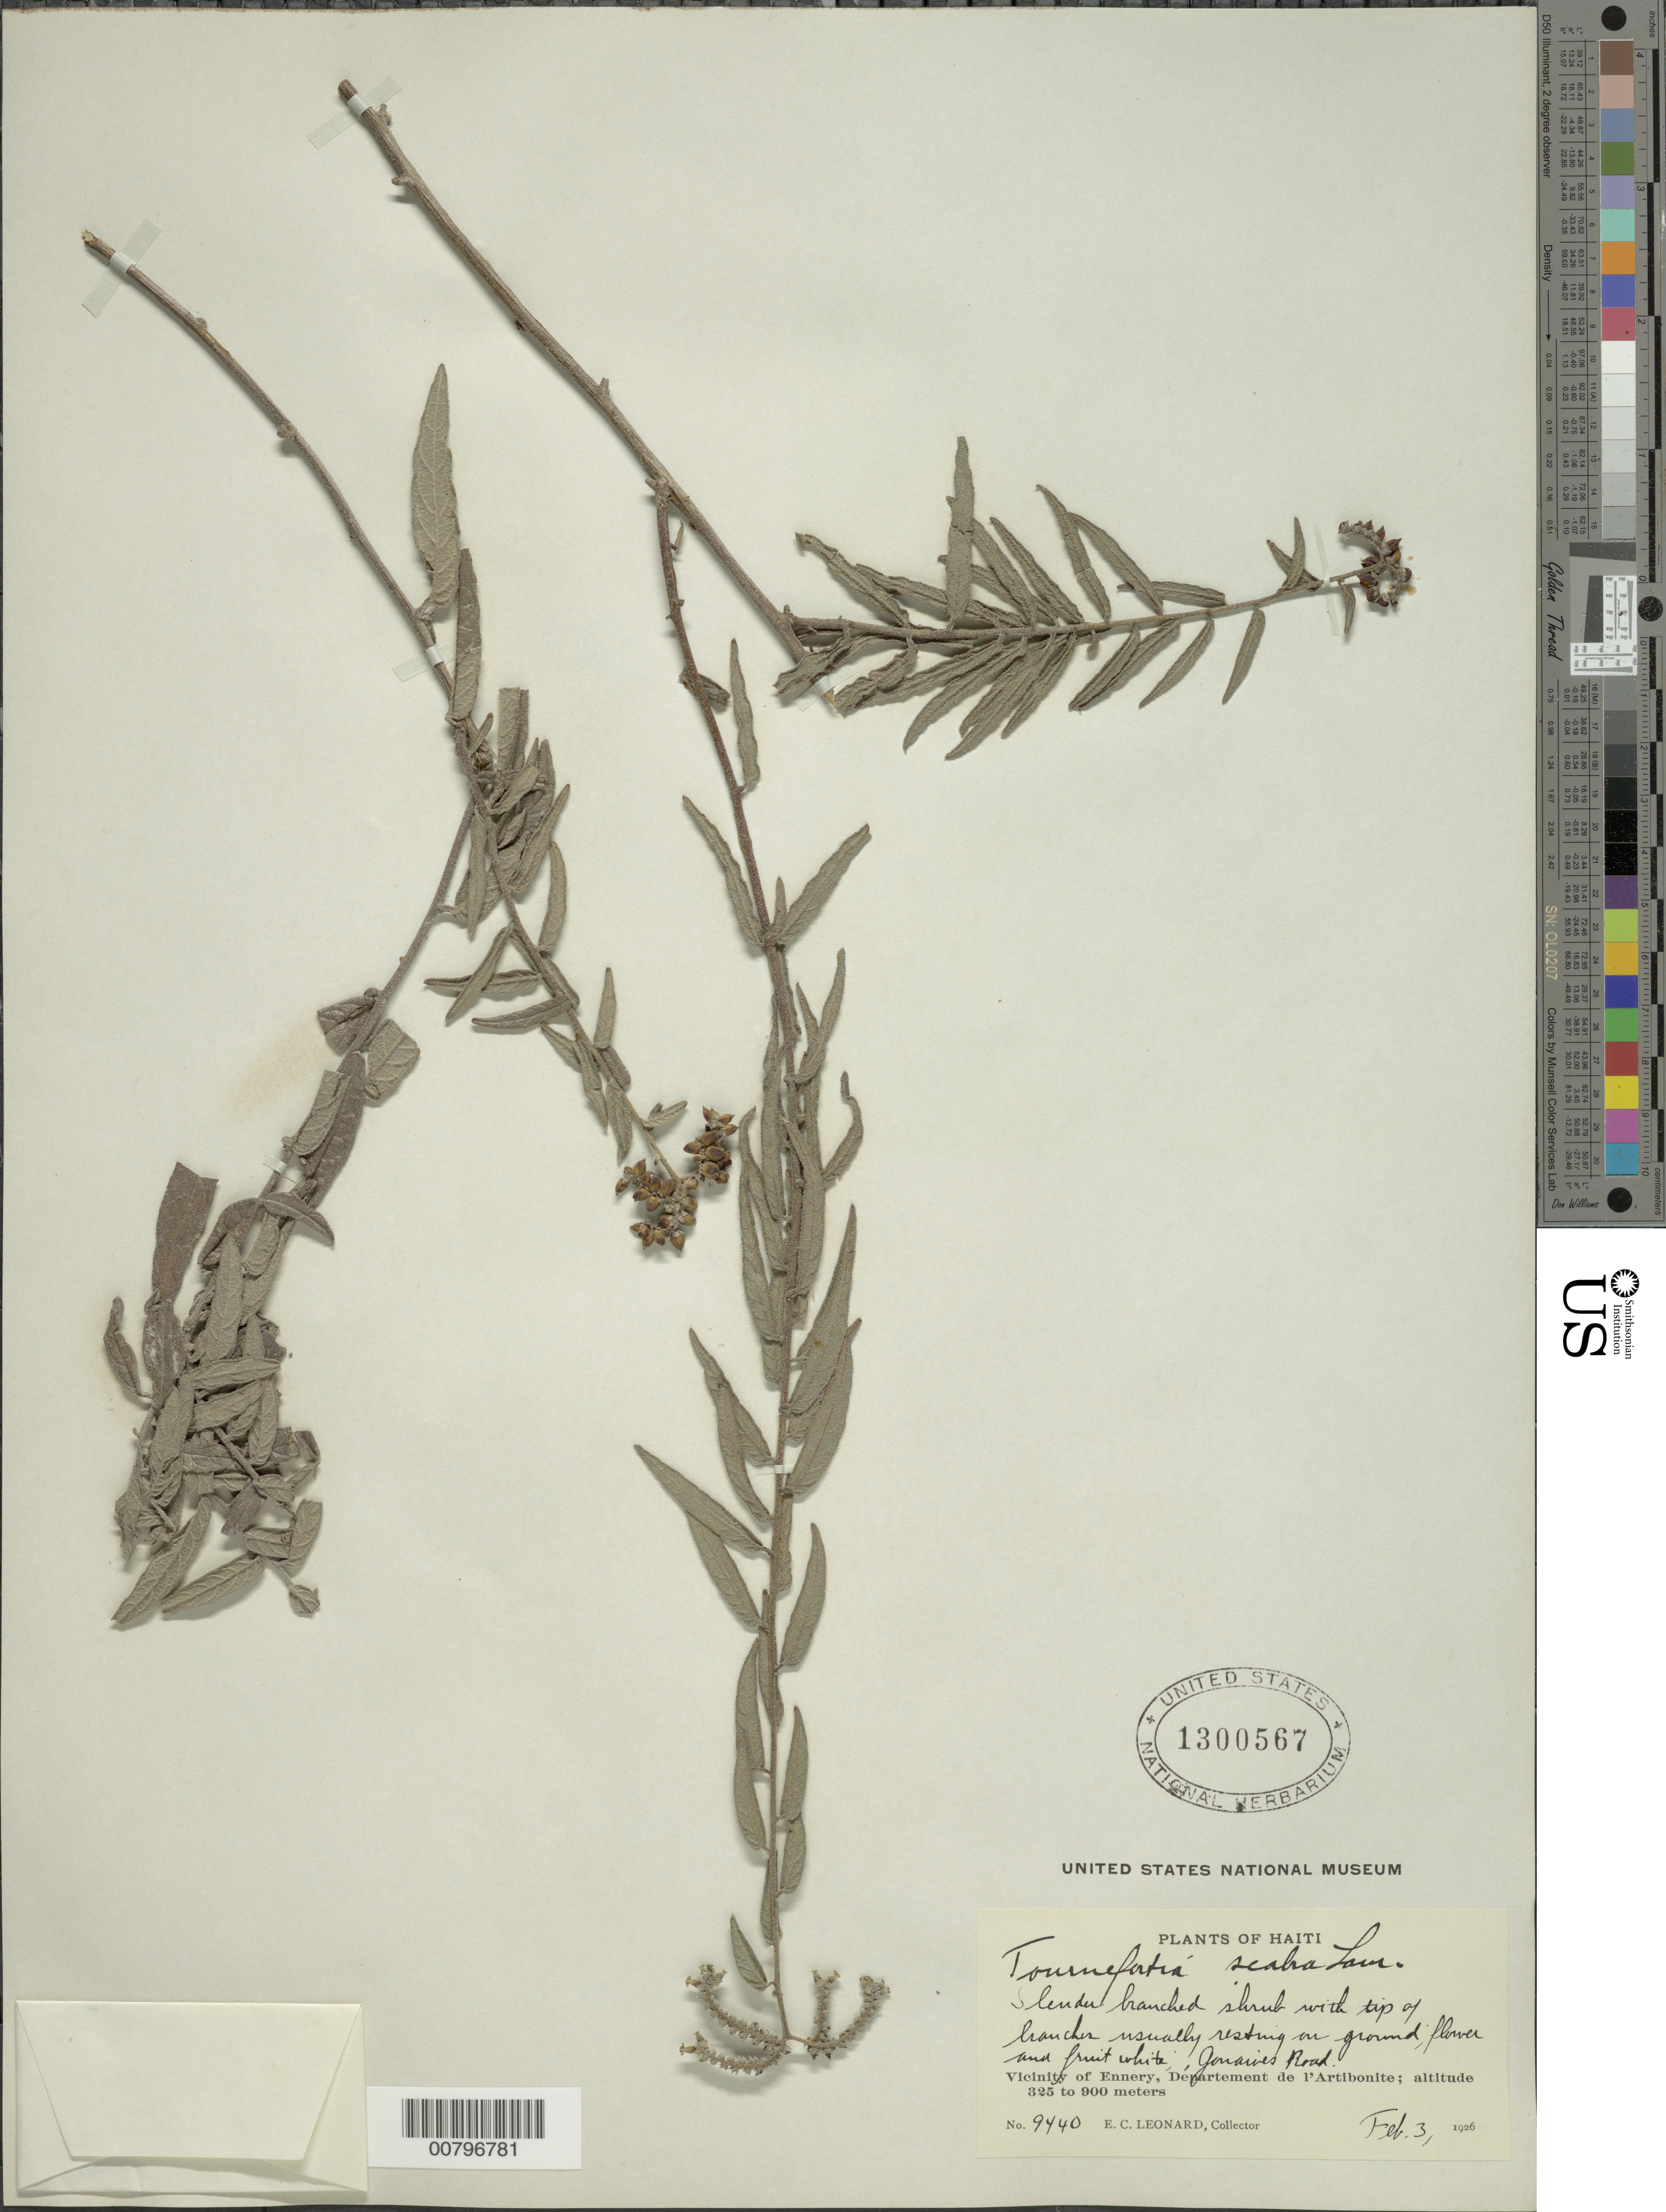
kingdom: Plantae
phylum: Tracheophyta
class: Magnoliopsida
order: Boraginales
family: Heliotropiaceae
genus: Tournefortia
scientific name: Tournefortia scabra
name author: Lam.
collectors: E. C. Leonard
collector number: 9440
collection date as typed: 03 Feb 1926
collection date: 1926-02-03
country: Haiti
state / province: Artibonite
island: Hispaniola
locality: Vicinity of Ennery, Gonaives Road.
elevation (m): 325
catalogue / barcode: US 1300567